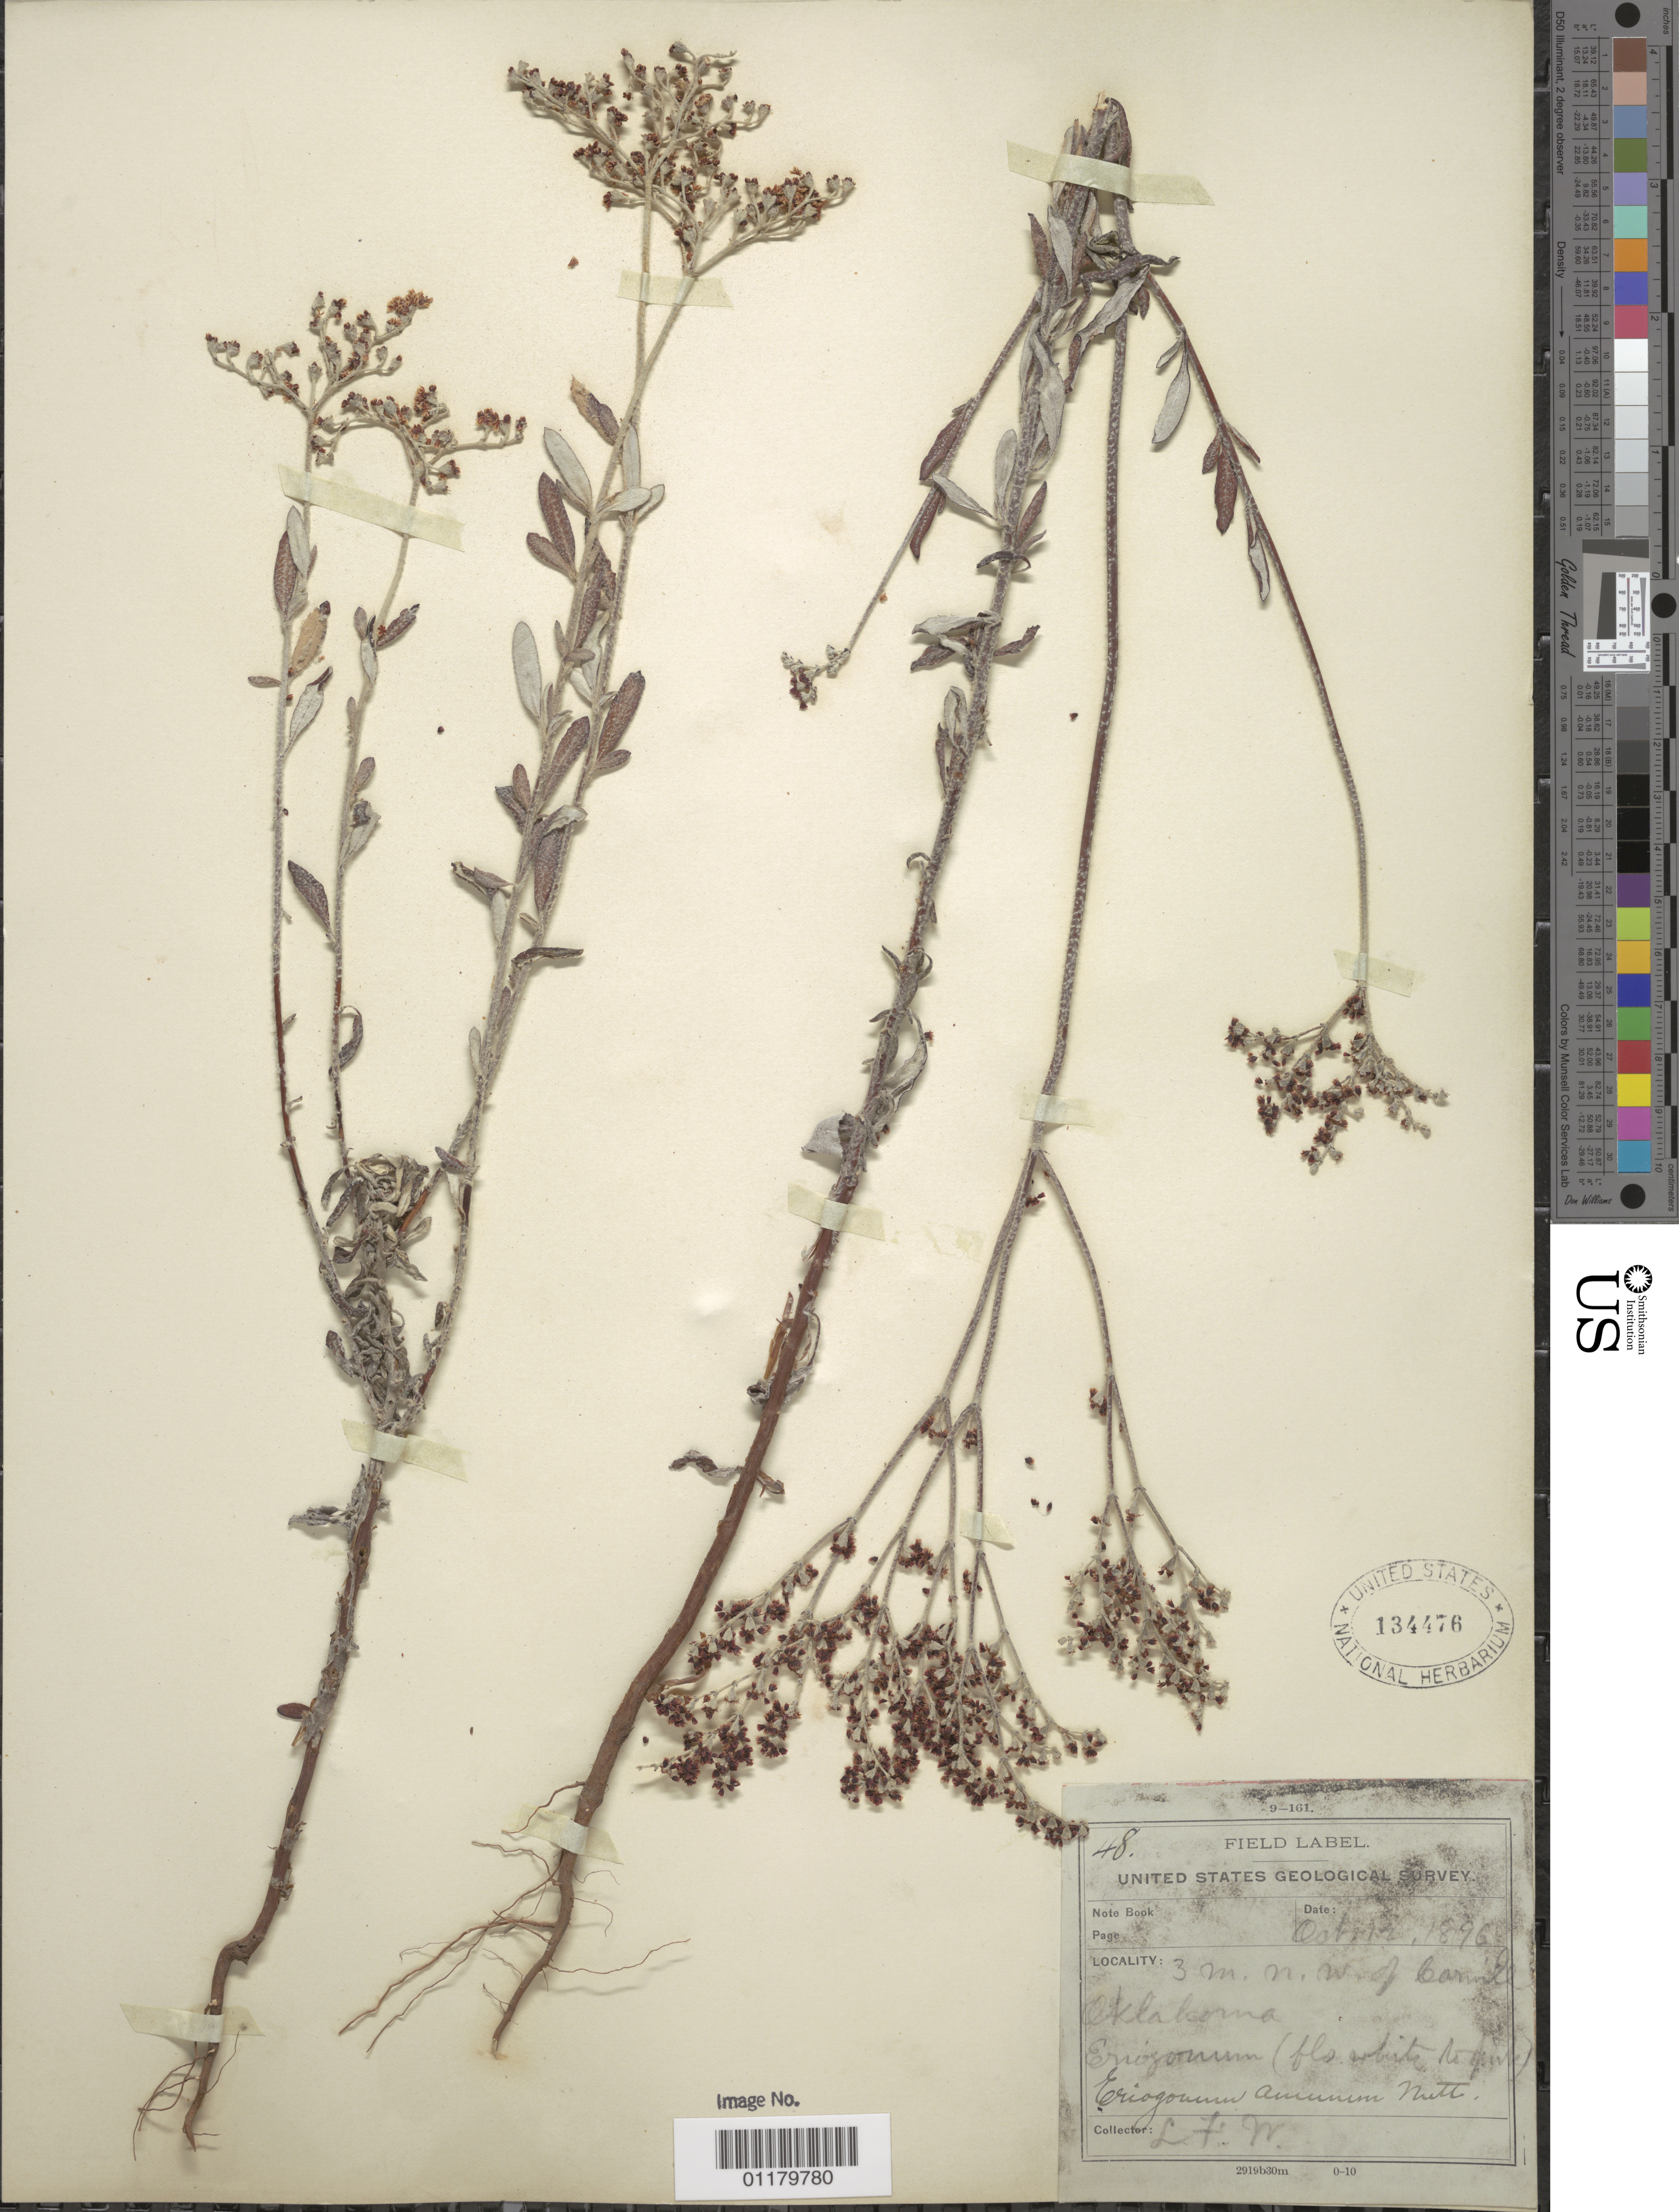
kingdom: Plantae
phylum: Tracheophyta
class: Magnoliopsida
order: Caryophyllales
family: Polygonaceae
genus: Eriogonum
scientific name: Eriogonum annuum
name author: Nutt.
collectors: L. F. Ward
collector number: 48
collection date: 1896-10-12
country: United States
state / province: Oklahoma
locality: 3 miles N.W. of Carville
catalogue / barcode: US 134476